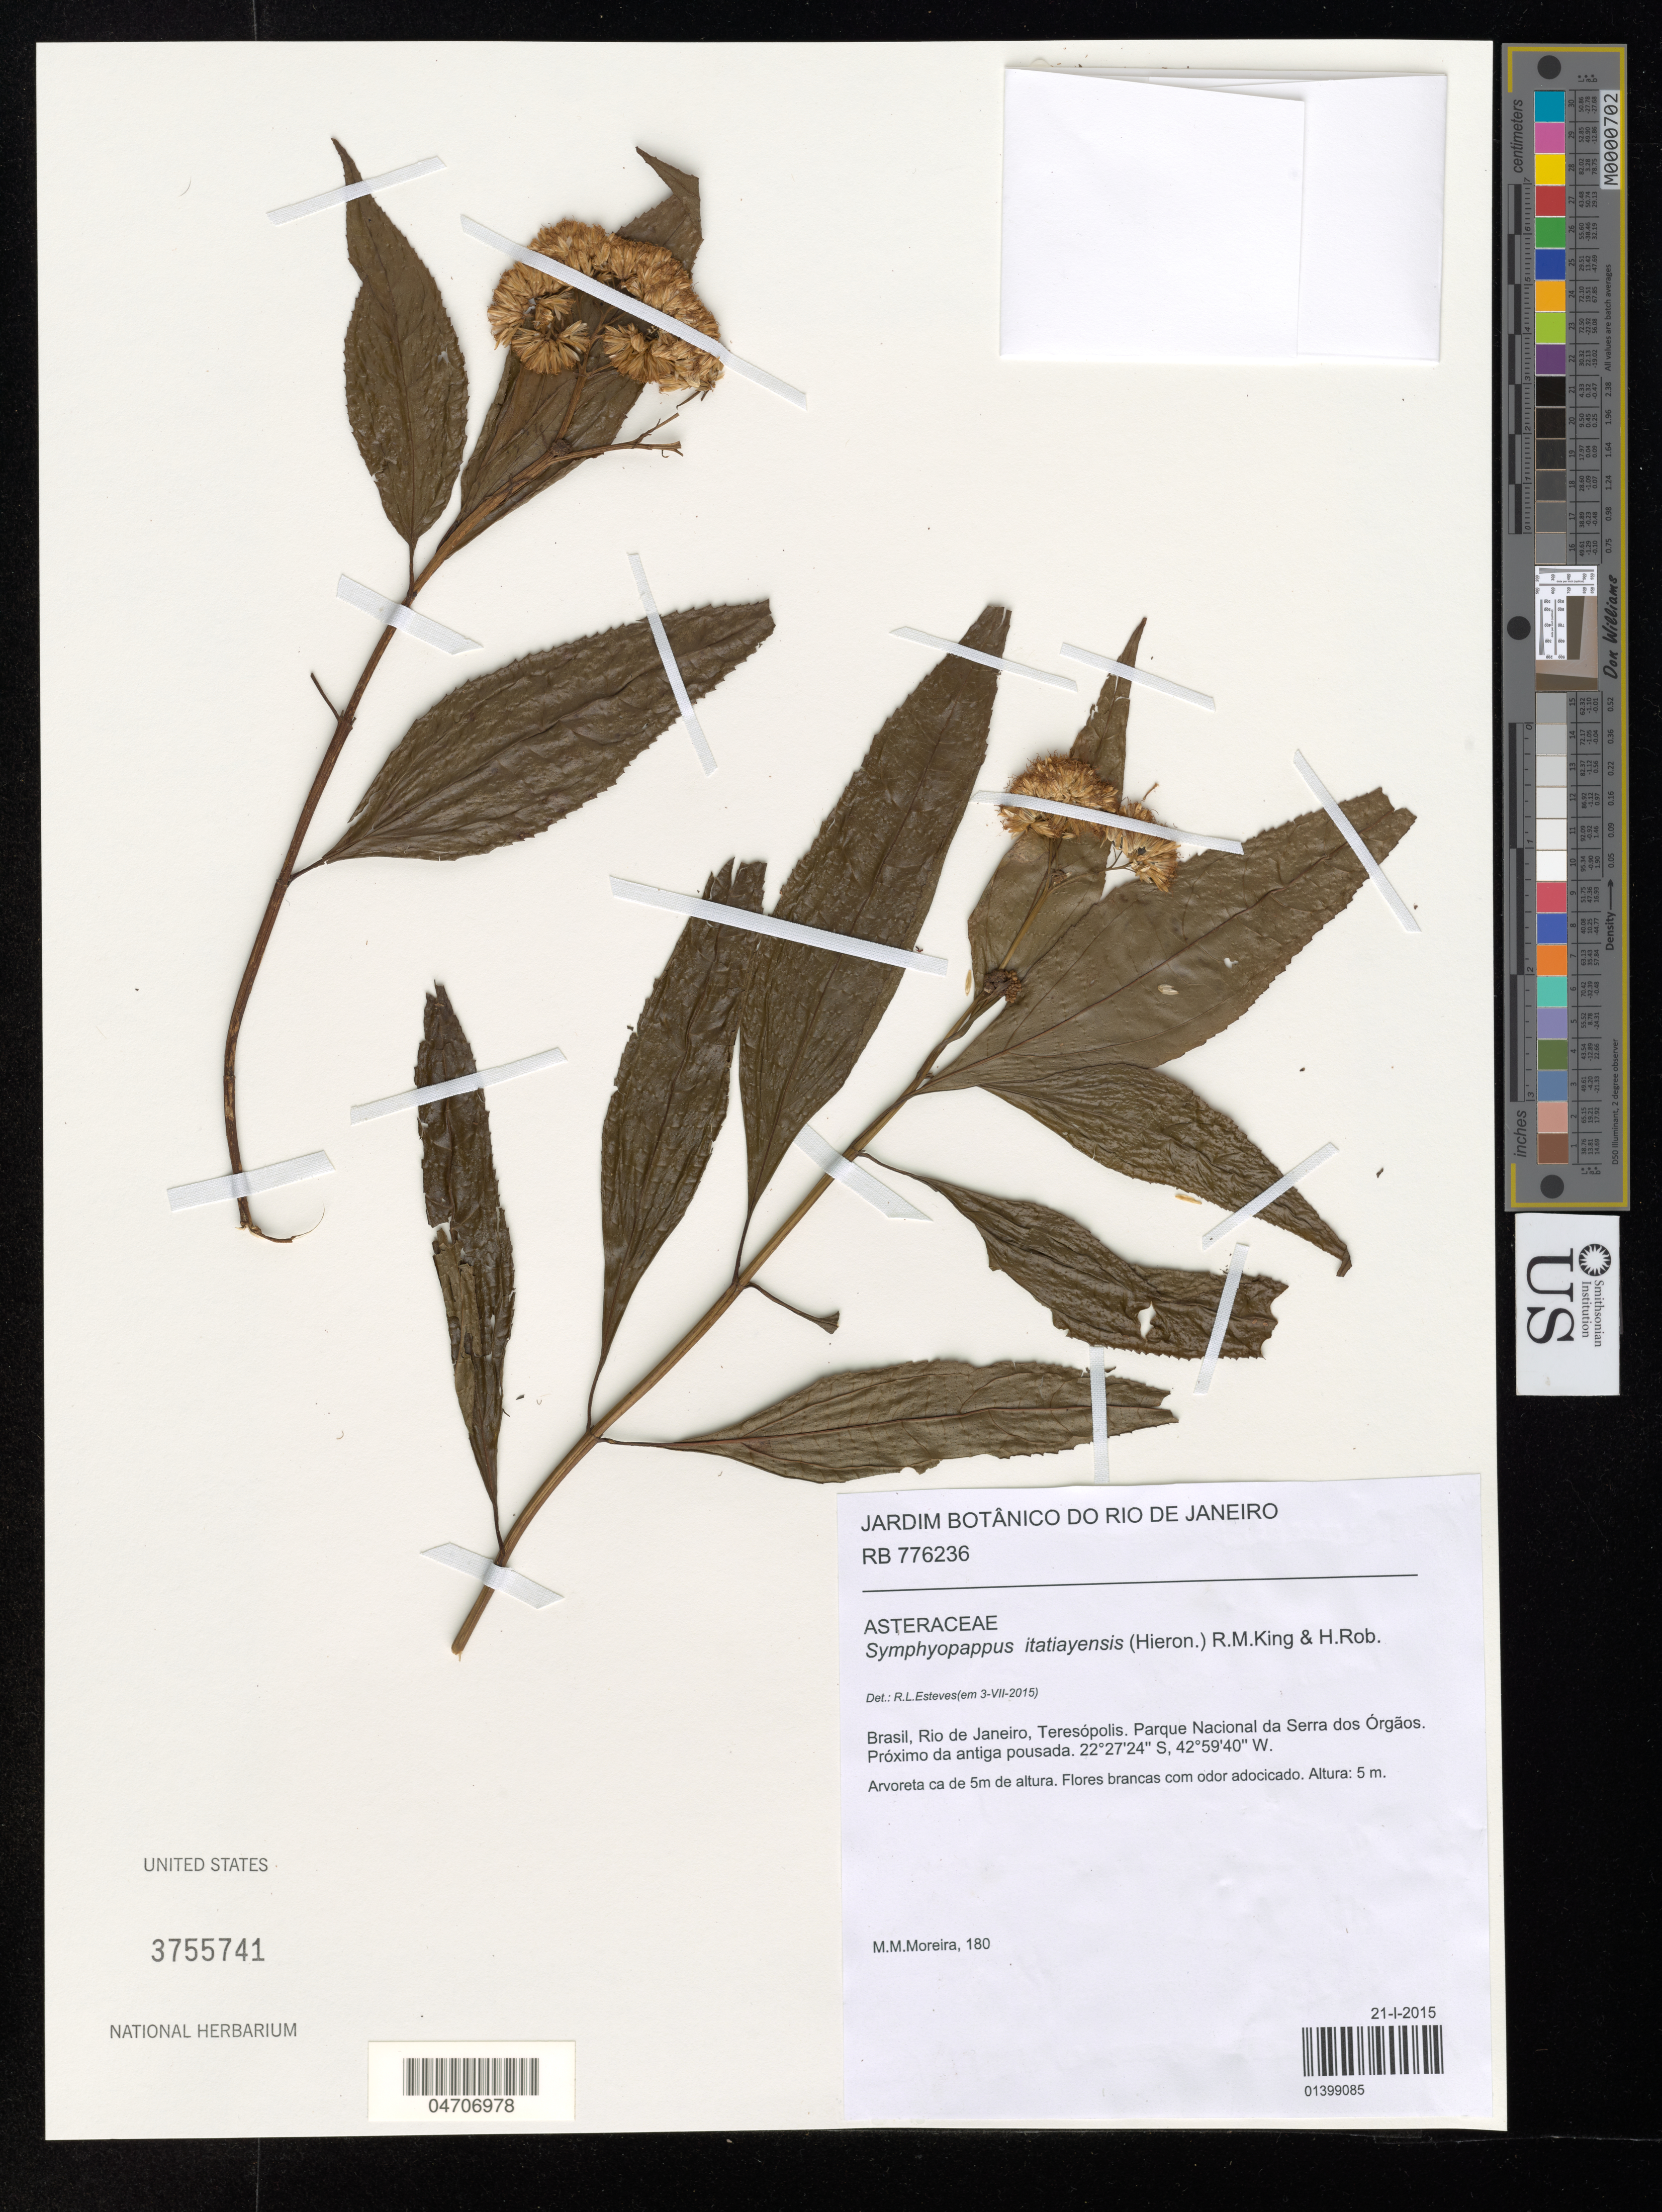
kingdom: Plantae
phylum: Tracheophyta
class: Magnoliopsida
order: Asterales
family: Asteraceae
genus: Symphyopappus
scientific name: Symphyopappus itatiayensis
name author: (Hieron.) R.M. King & H. Rob.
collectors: M. Moreira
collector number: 180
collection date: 2015-01-21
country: Brazil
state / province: Rio de Janeiro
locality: Teresópolis. Parque Nacional da Serra dos Órgãos. Próximo da antiga pousada.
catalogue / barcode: US 3755741